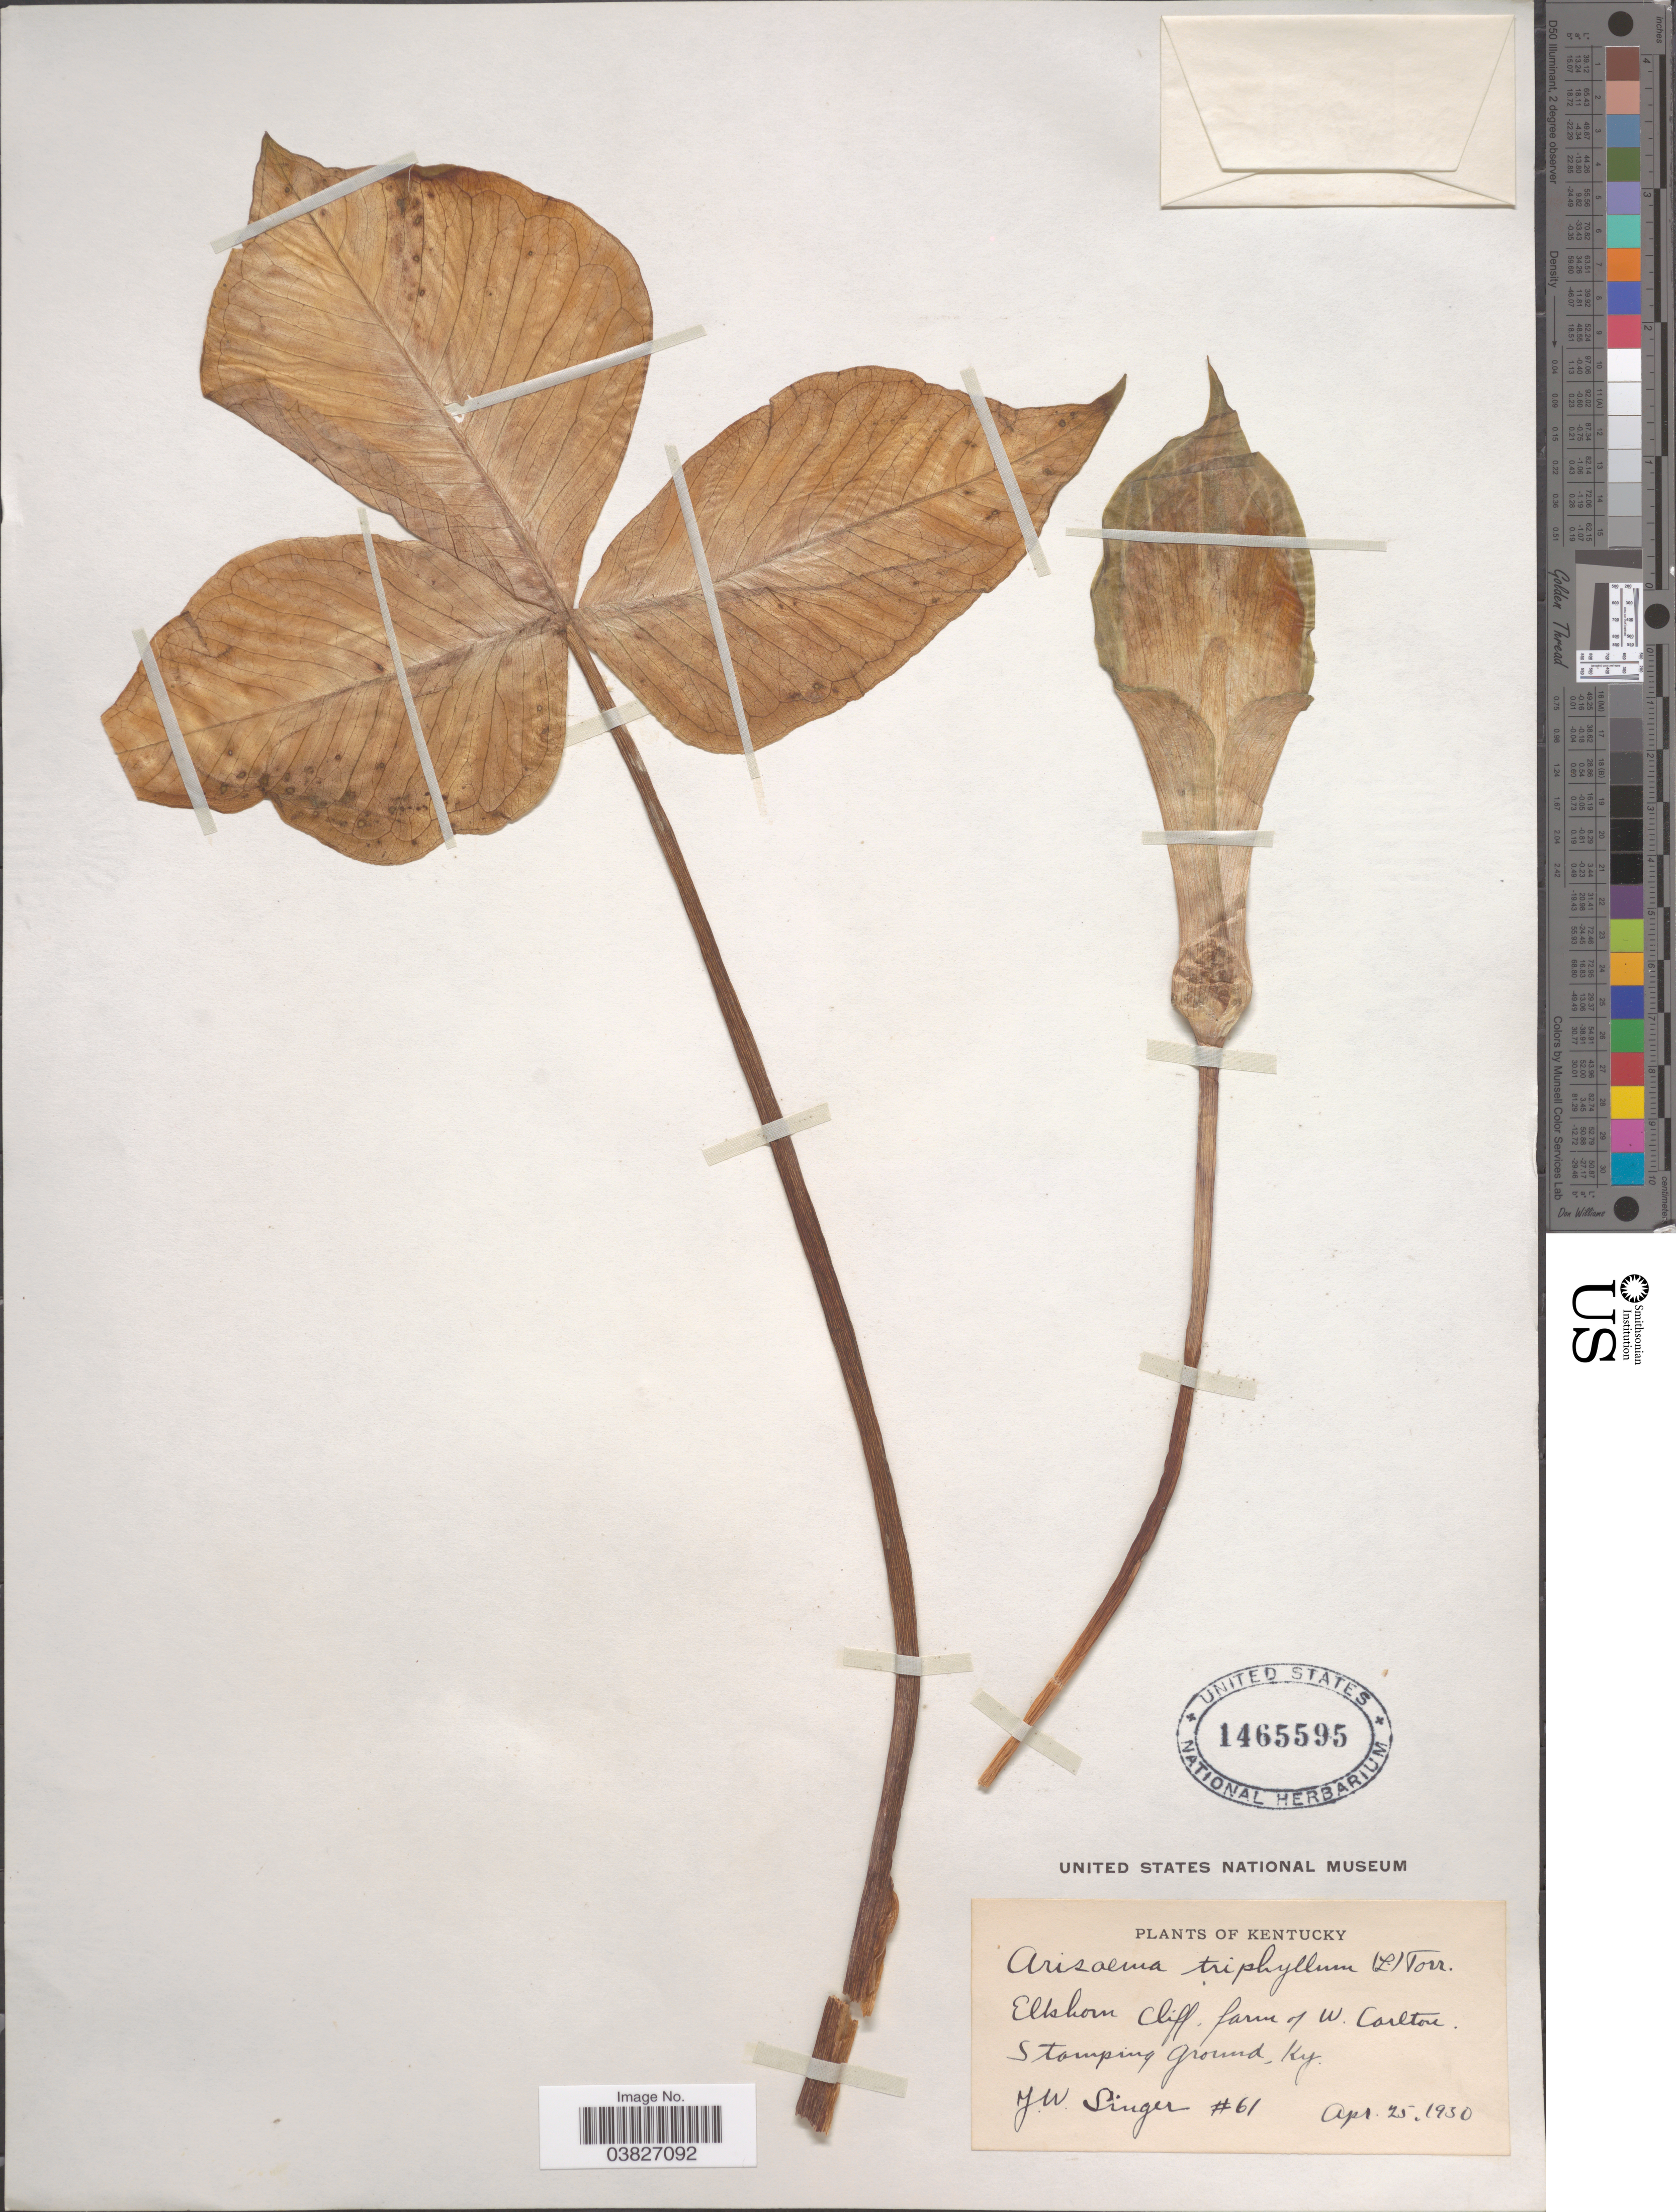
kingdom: Plantae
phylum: Tracheophyta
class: Liliopsida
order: Alismatales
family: Araceae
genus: Arisaema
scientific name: Arisaema triphyllum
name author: (L.) Schott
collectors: J. EW. Singer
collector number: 61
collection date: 1950-04-25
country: United States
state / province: Kentucky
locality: Ellshorn Cliff, farm of W. Carlton.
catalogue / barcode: US 1465595